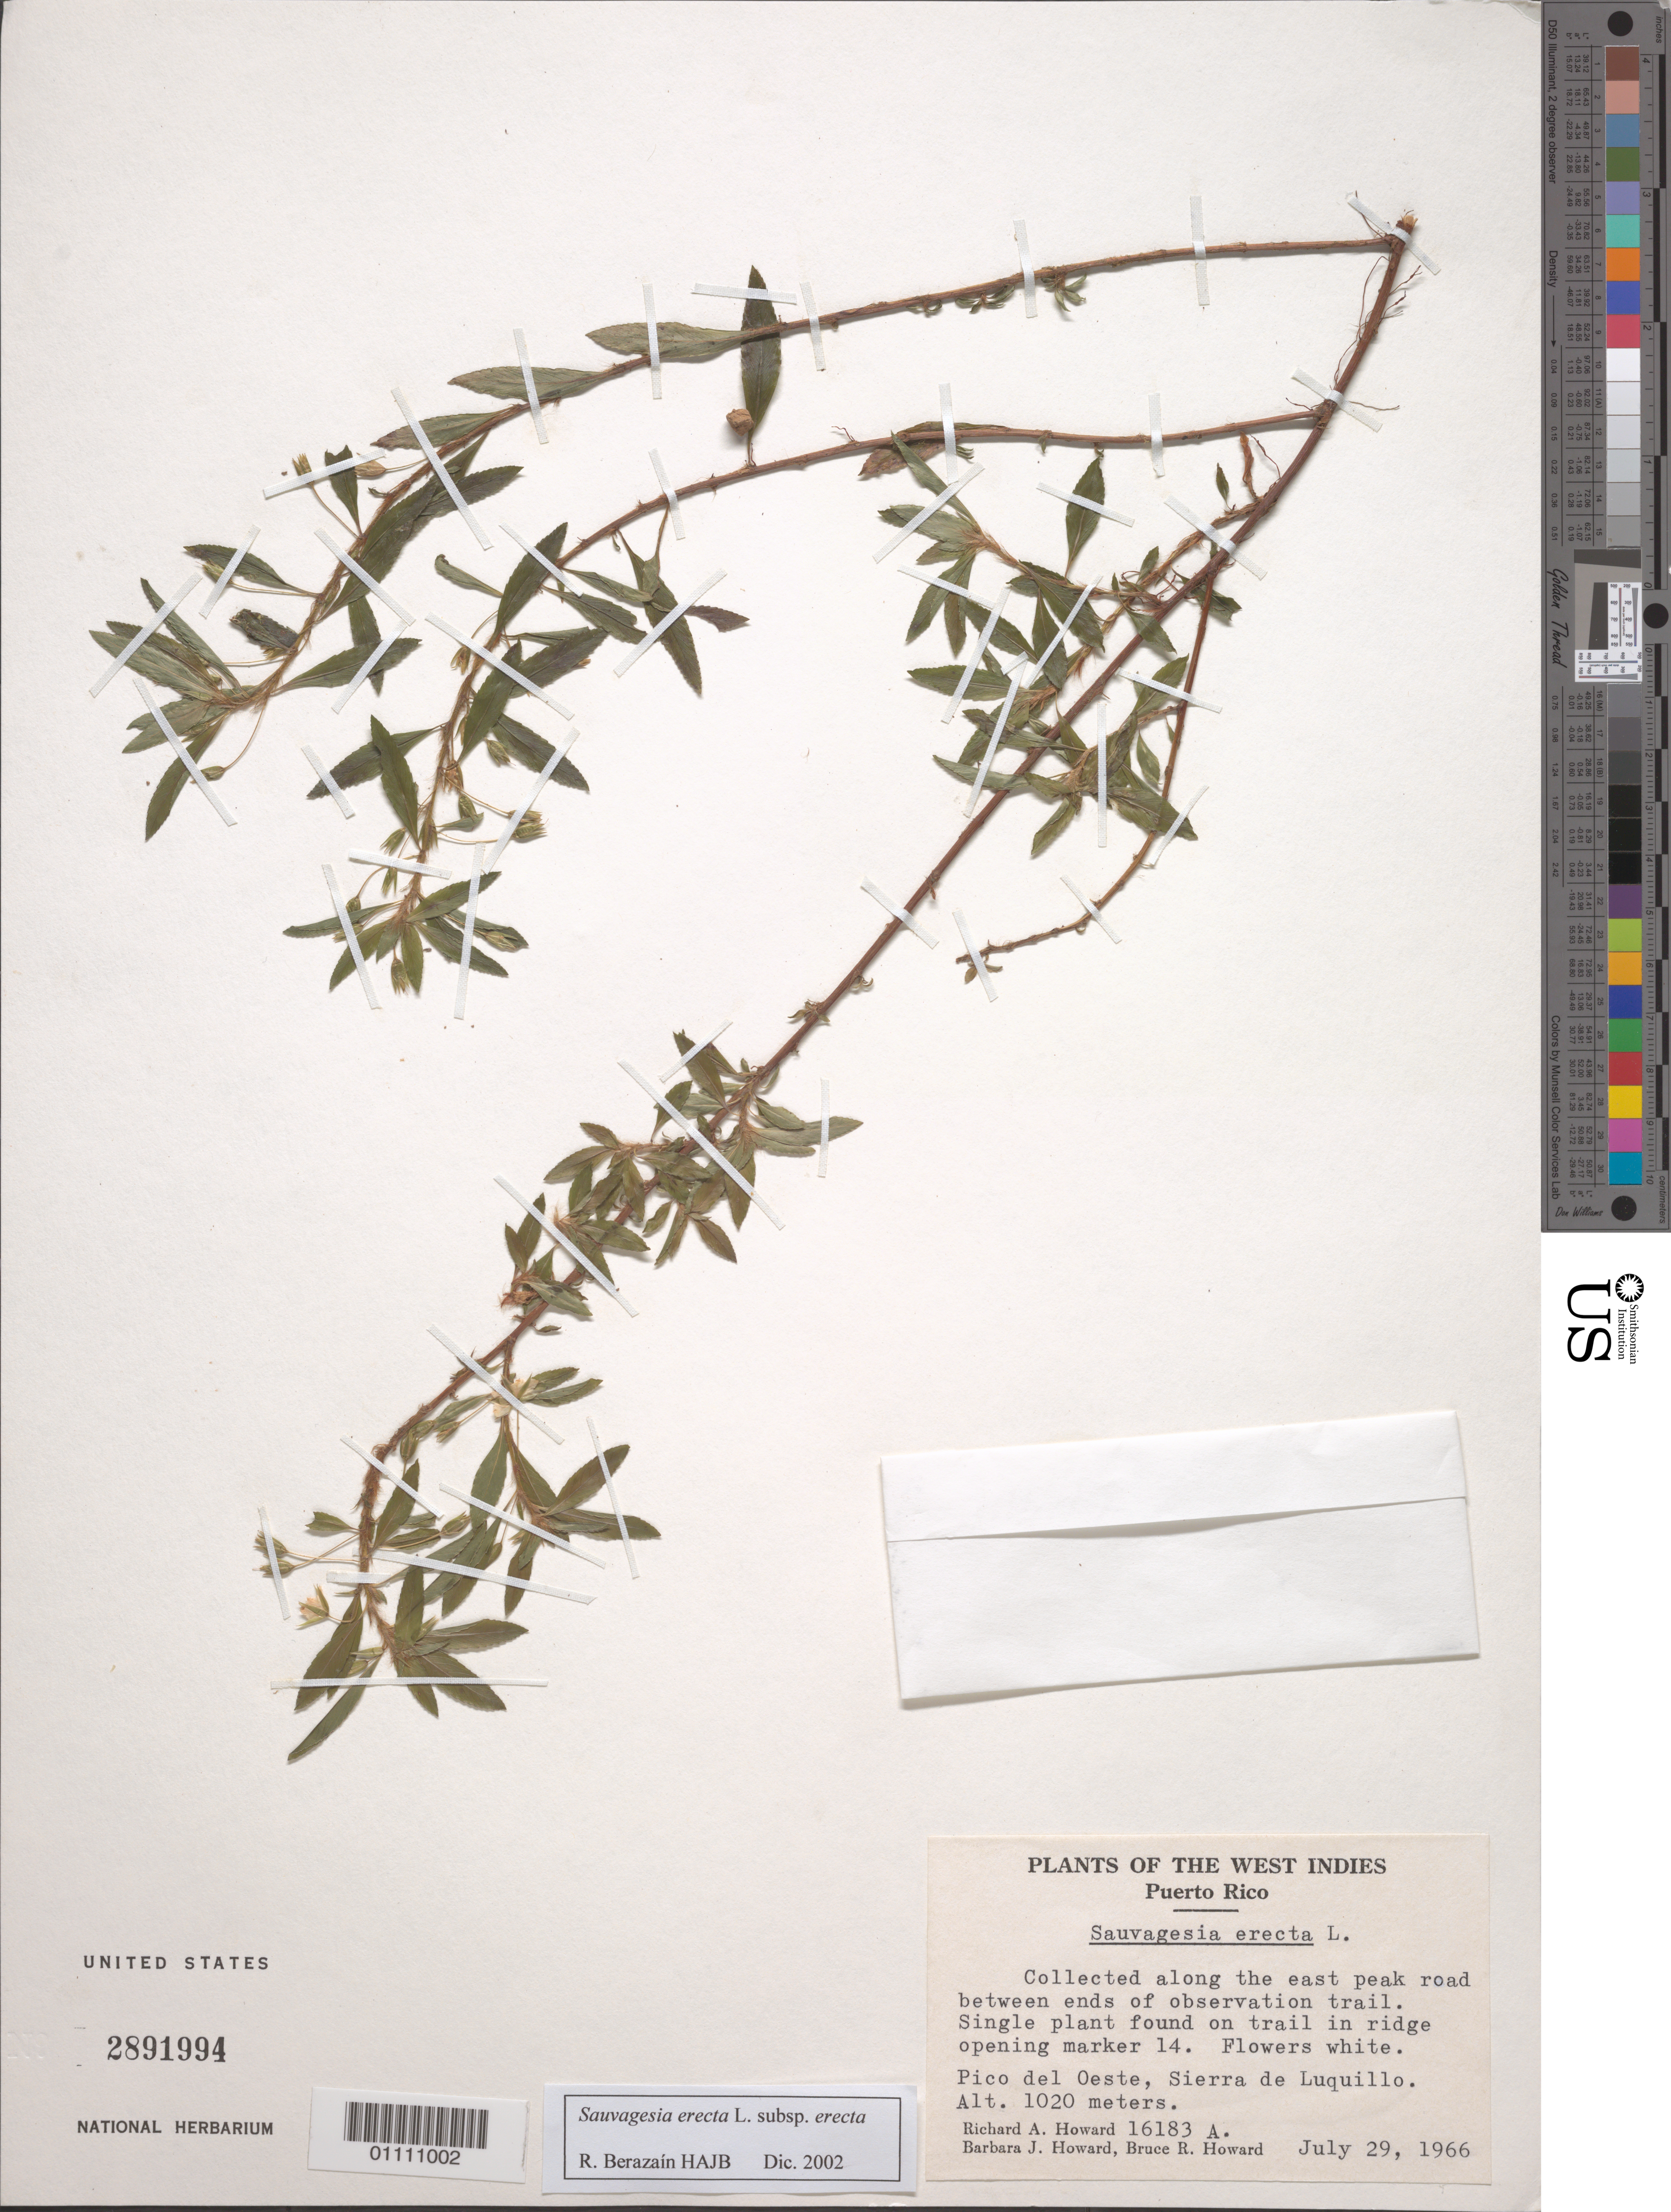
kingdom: Plantae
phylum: Tracheophyta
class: Magnoliopsida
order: Malpighiales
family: Ochnaceae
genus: Sauvagesia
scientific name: Sauvagesia erecta subsp. erecta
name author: L.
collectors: R. A. Howard, B. Howard & B. Howard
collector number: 16183 A.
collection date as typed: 29 Jul 1966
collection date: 1966-07-29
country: Puerto Rico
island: Puerto Rico I.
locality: Collected along the east peak road between ends of observation trail. found at ridge opening marker 14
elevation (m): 1020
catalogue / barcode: US 2891994